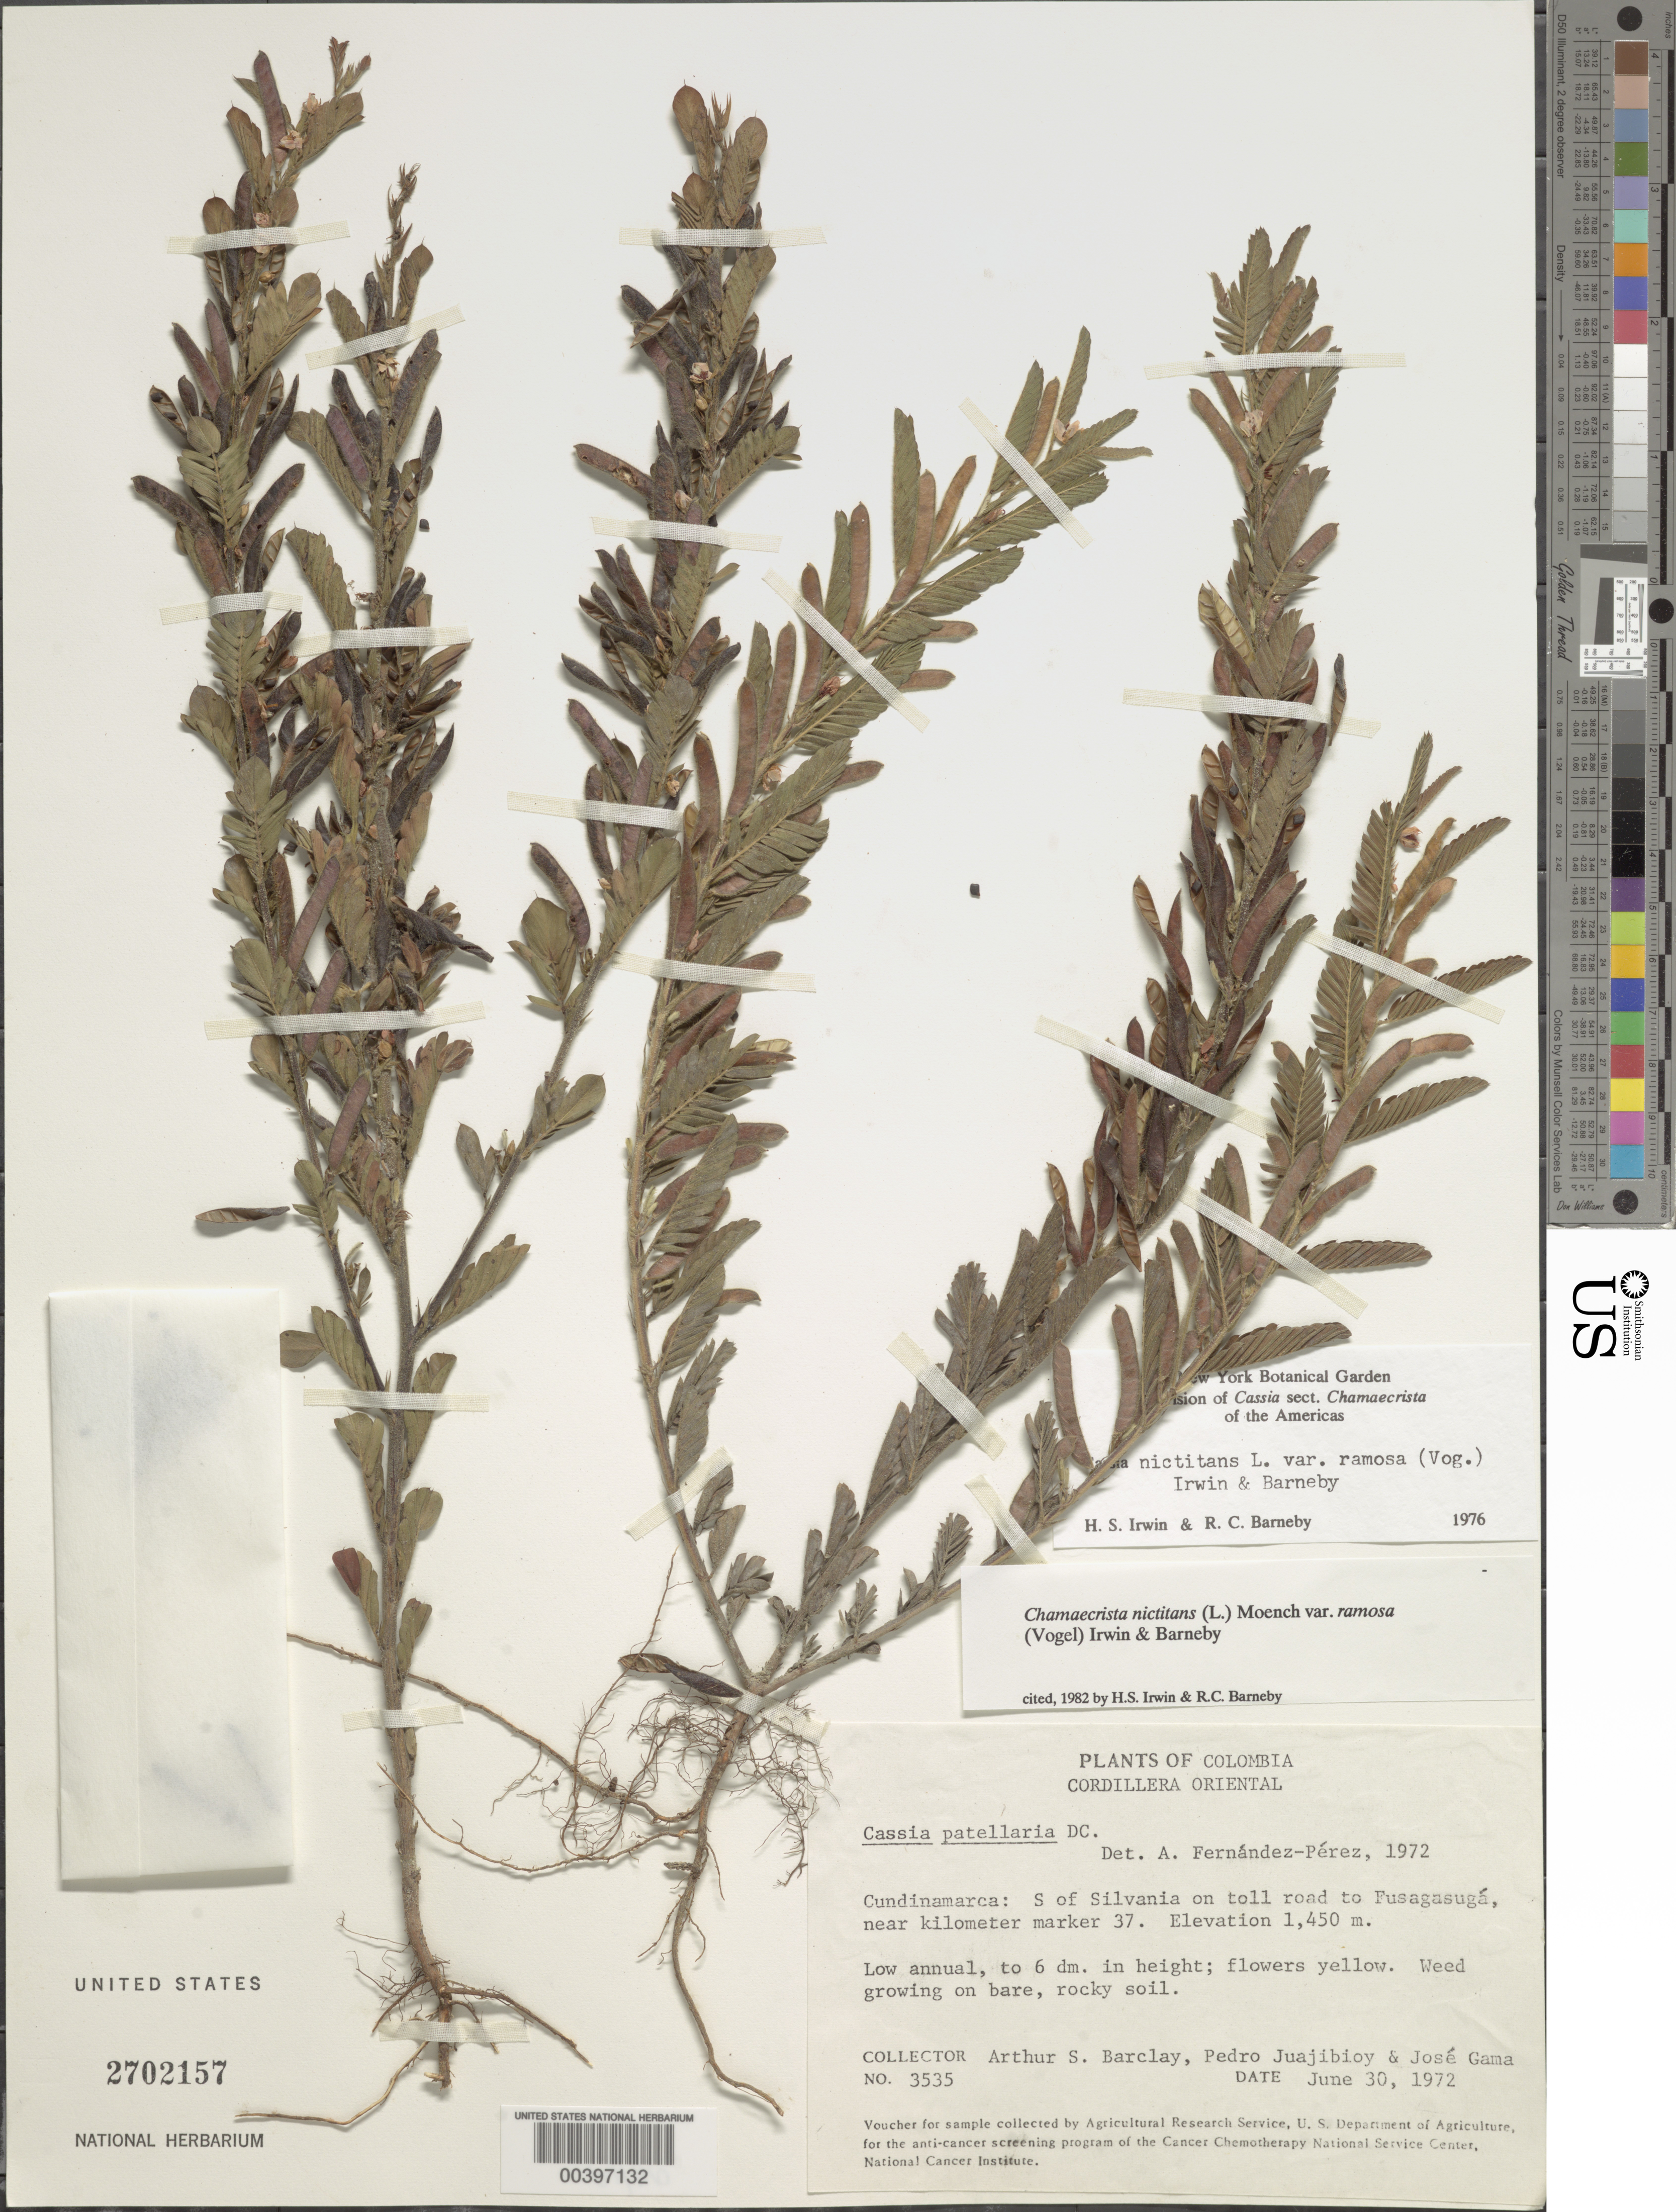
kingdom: Plantae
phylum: Tracheophyta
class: Magnoliopsida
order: Fabales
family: Fabaceae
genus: Chamaecrista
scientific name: Chamaecrista nictitans var. ramosa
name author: (Vogel) H.S. Irwin & Barneby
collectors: A. S. Barclay, P. Juajibioy & J. Gama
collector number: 3535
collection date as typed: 30 Jun 1972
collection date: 1972-06-30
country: Colombia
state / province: Cundinamarca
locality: S of Silvania on toll road to Fusagasugá, near km 37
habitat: Bare, rocky soil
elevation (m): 1450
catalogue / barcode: US 2702157